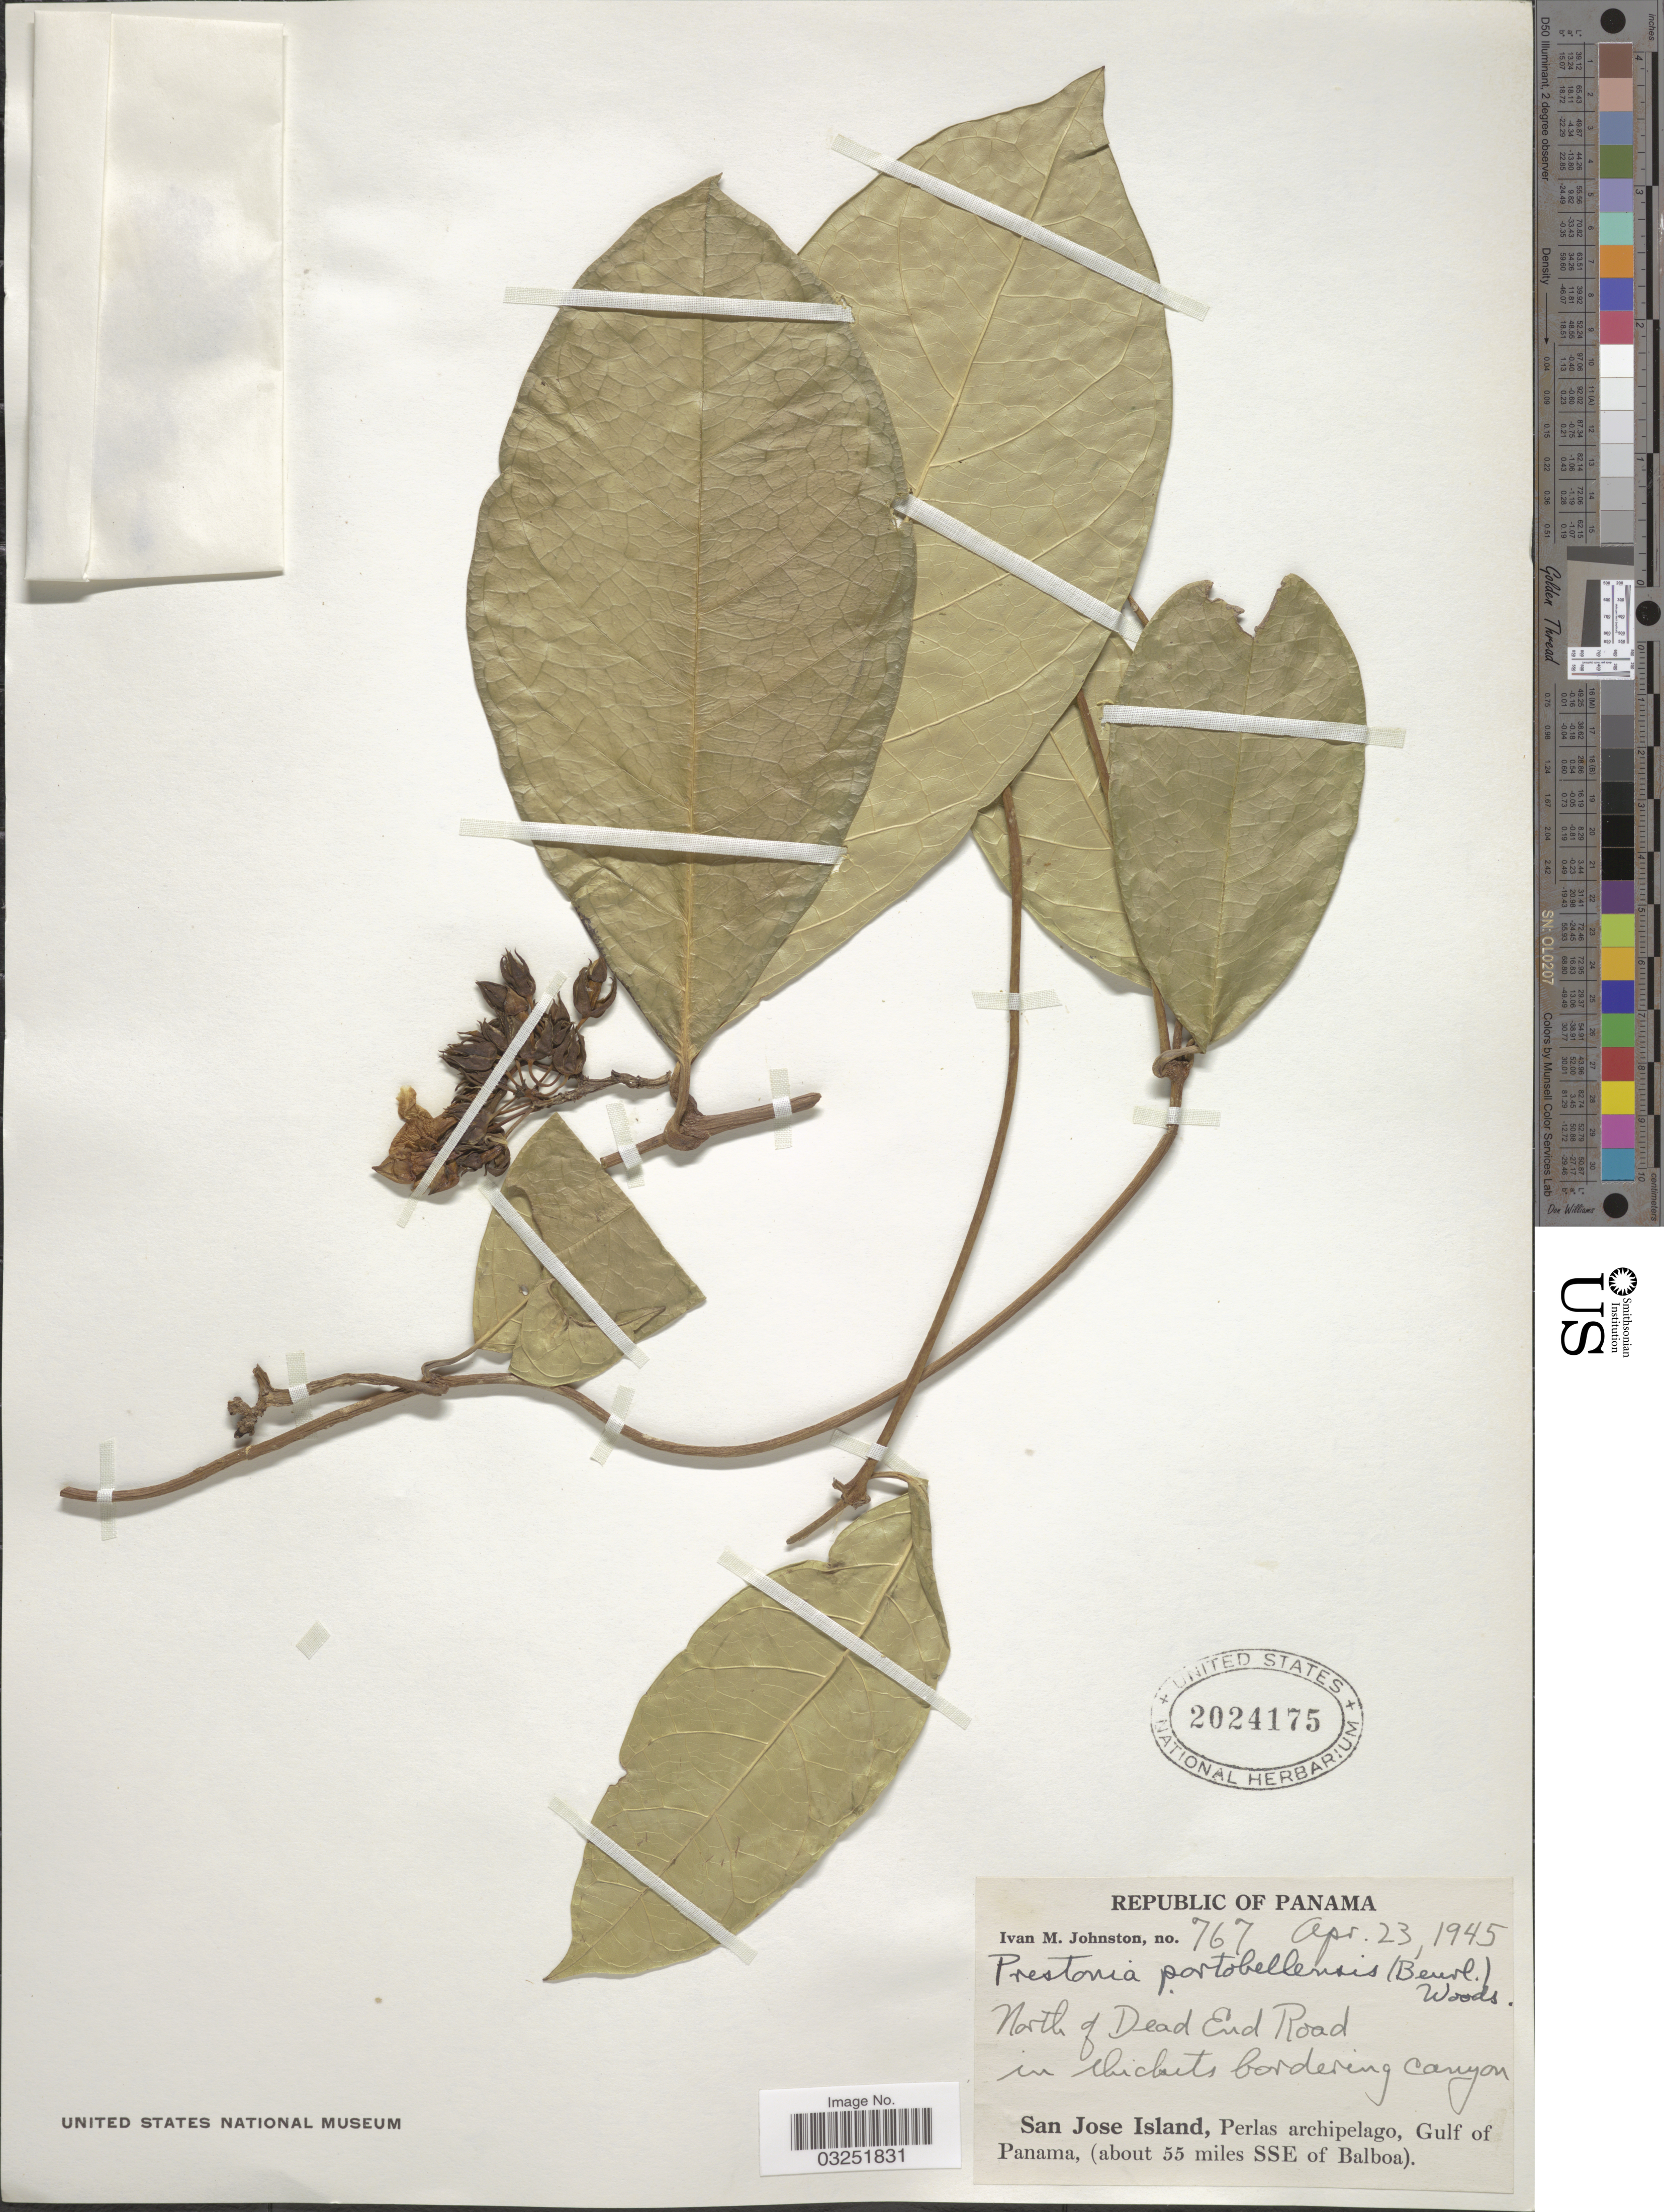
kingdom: Plantae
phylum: Tracheophyta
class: Magnoliopsida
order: Gentianales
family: Apocynaceae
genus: Prestonia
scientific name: Prestonia portobellensis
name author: (Beurl.) Woodson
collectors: I.M. Johnston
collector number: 767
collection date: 1945-04-23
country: Panama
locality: North of Dead End Road in thickets bordering canyon, San Jose Island, Perlas archipelago, Gulf of Panama, (about 55 miles SSE of Balboa).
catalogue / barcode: US 2024175